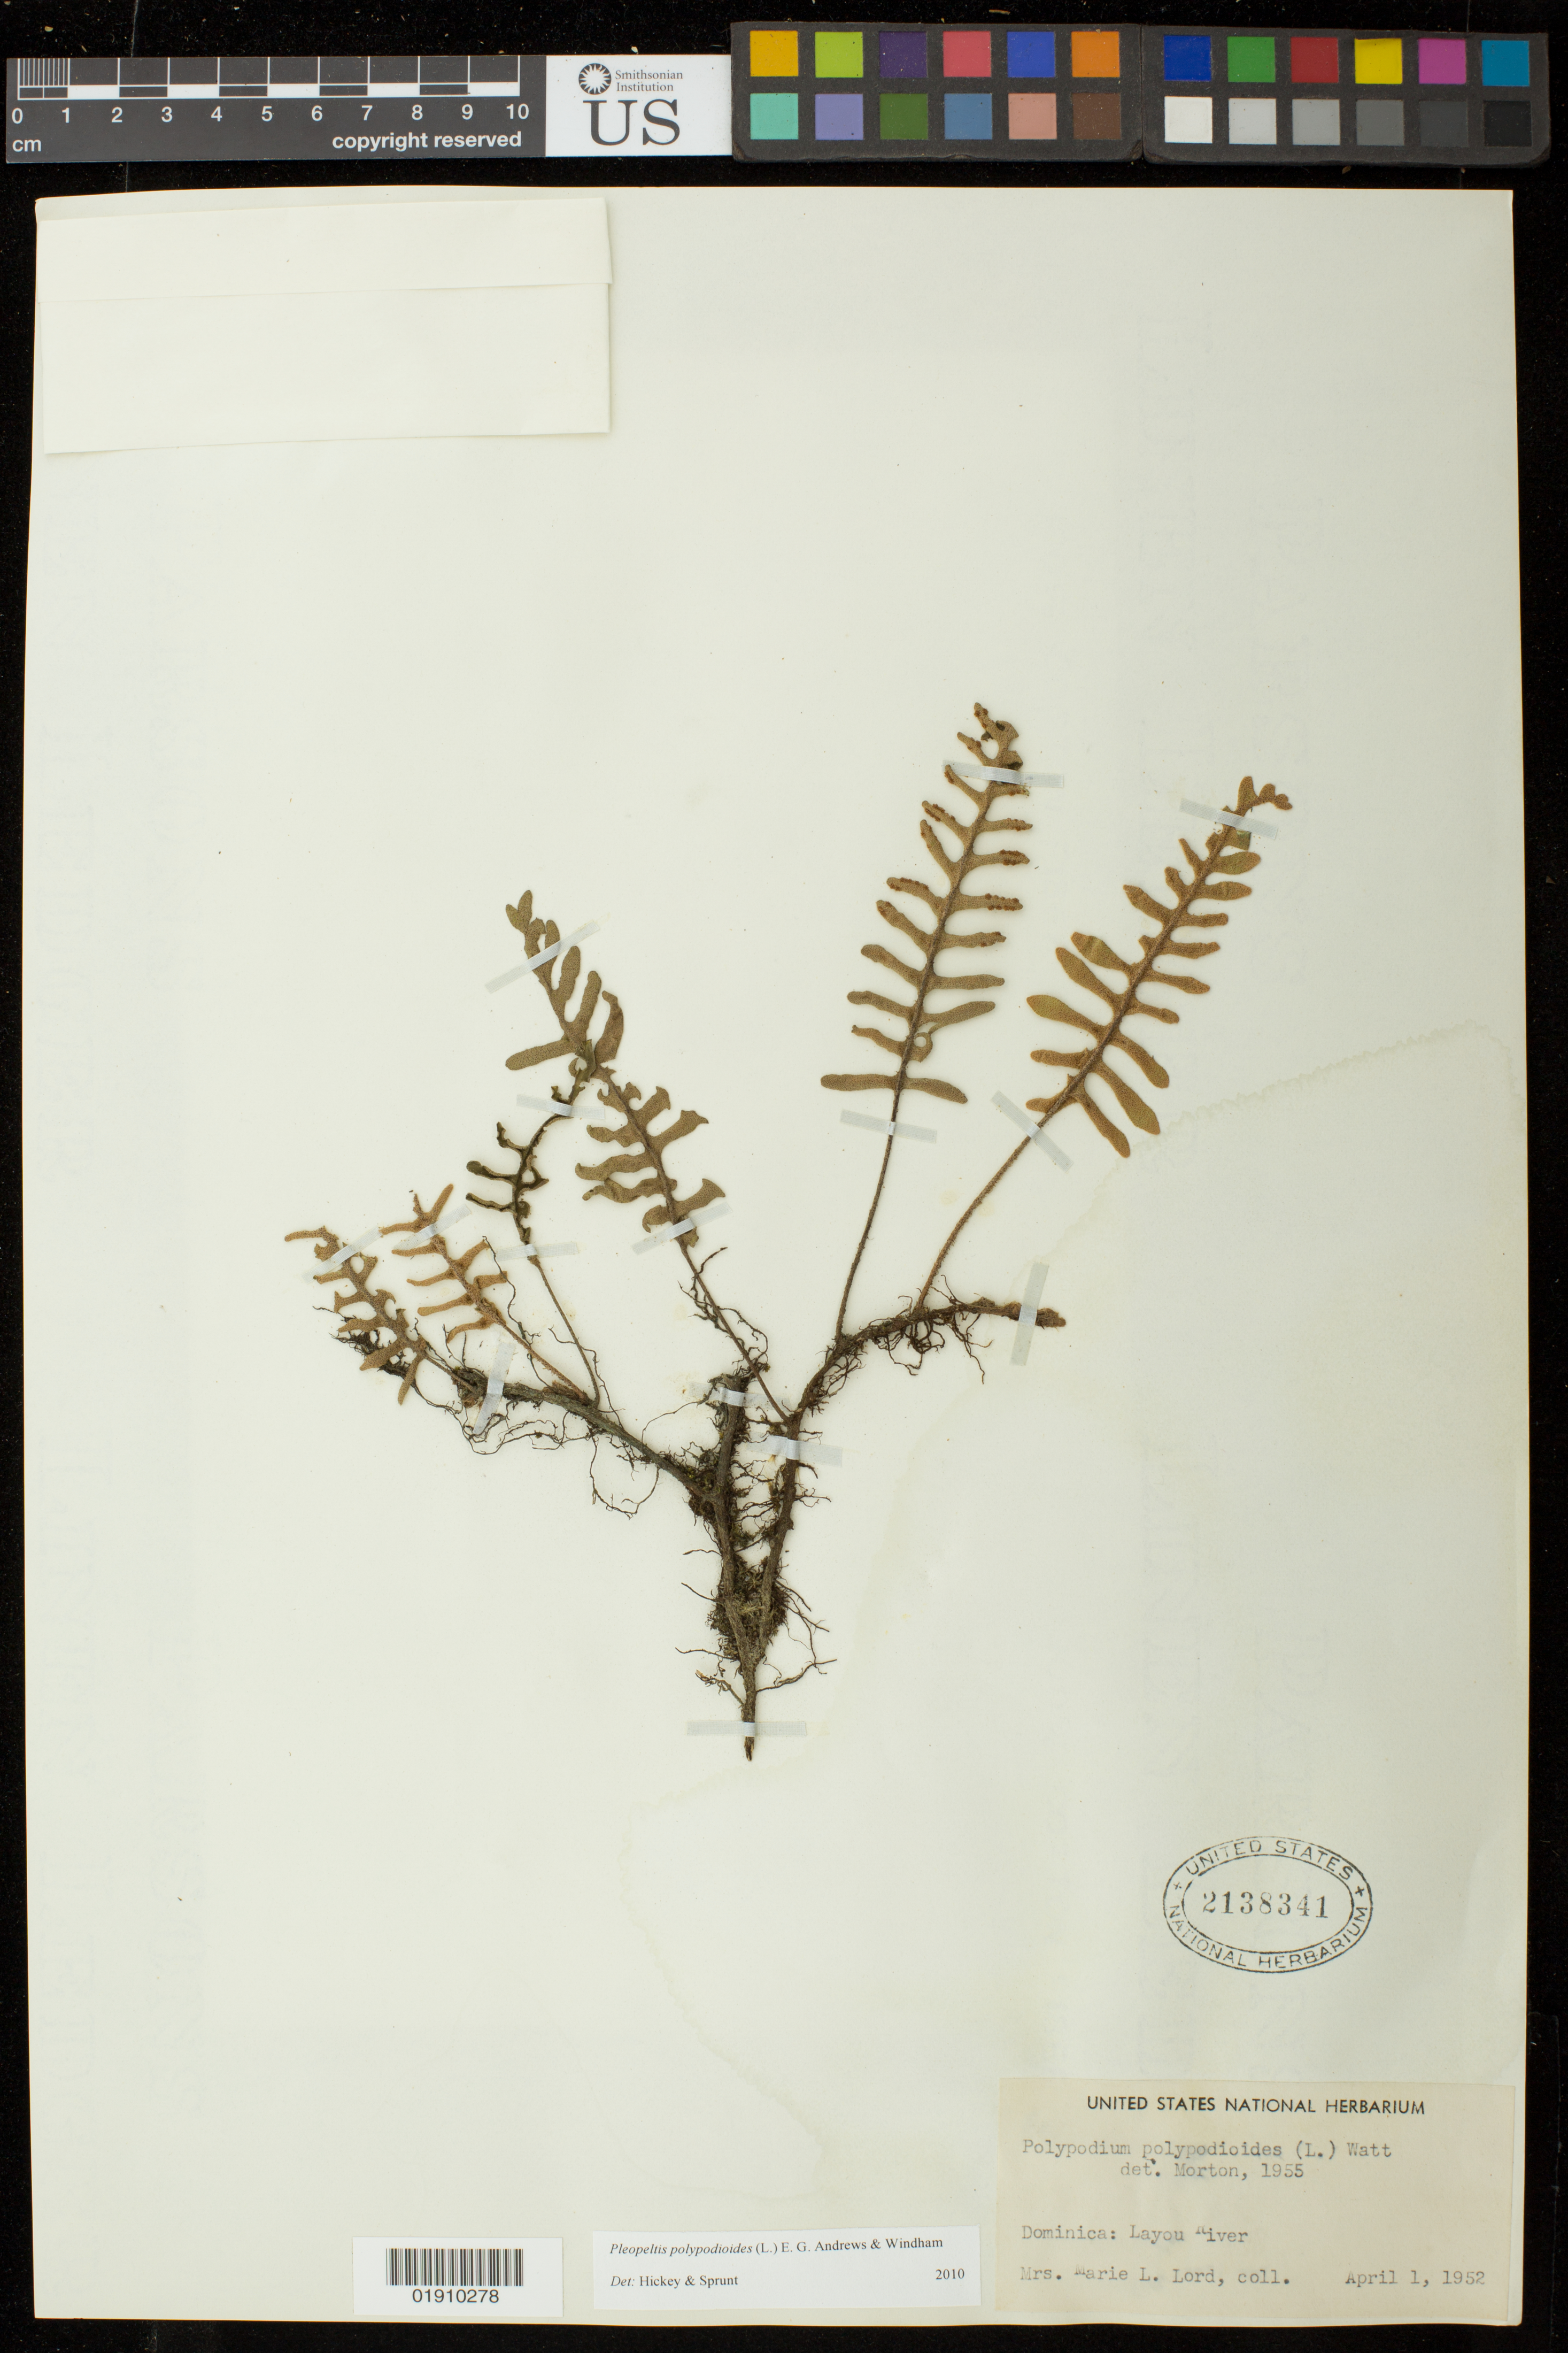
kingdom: Plantae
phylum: Tracheophyta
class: Polypodiopsida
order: Polypodiales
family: Polypodiaceae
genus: Pleopeltis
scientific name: Pleopeltis burchellii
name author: (Baker) Sprunt & Hickey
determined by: Sprunt, S. V.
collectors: M. Lord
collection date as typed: April 1, 1952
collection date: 1952-04-01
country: Dominica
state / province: St. Joseph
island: Dominica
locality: Dominica: Layou River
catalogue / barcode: US 2138341